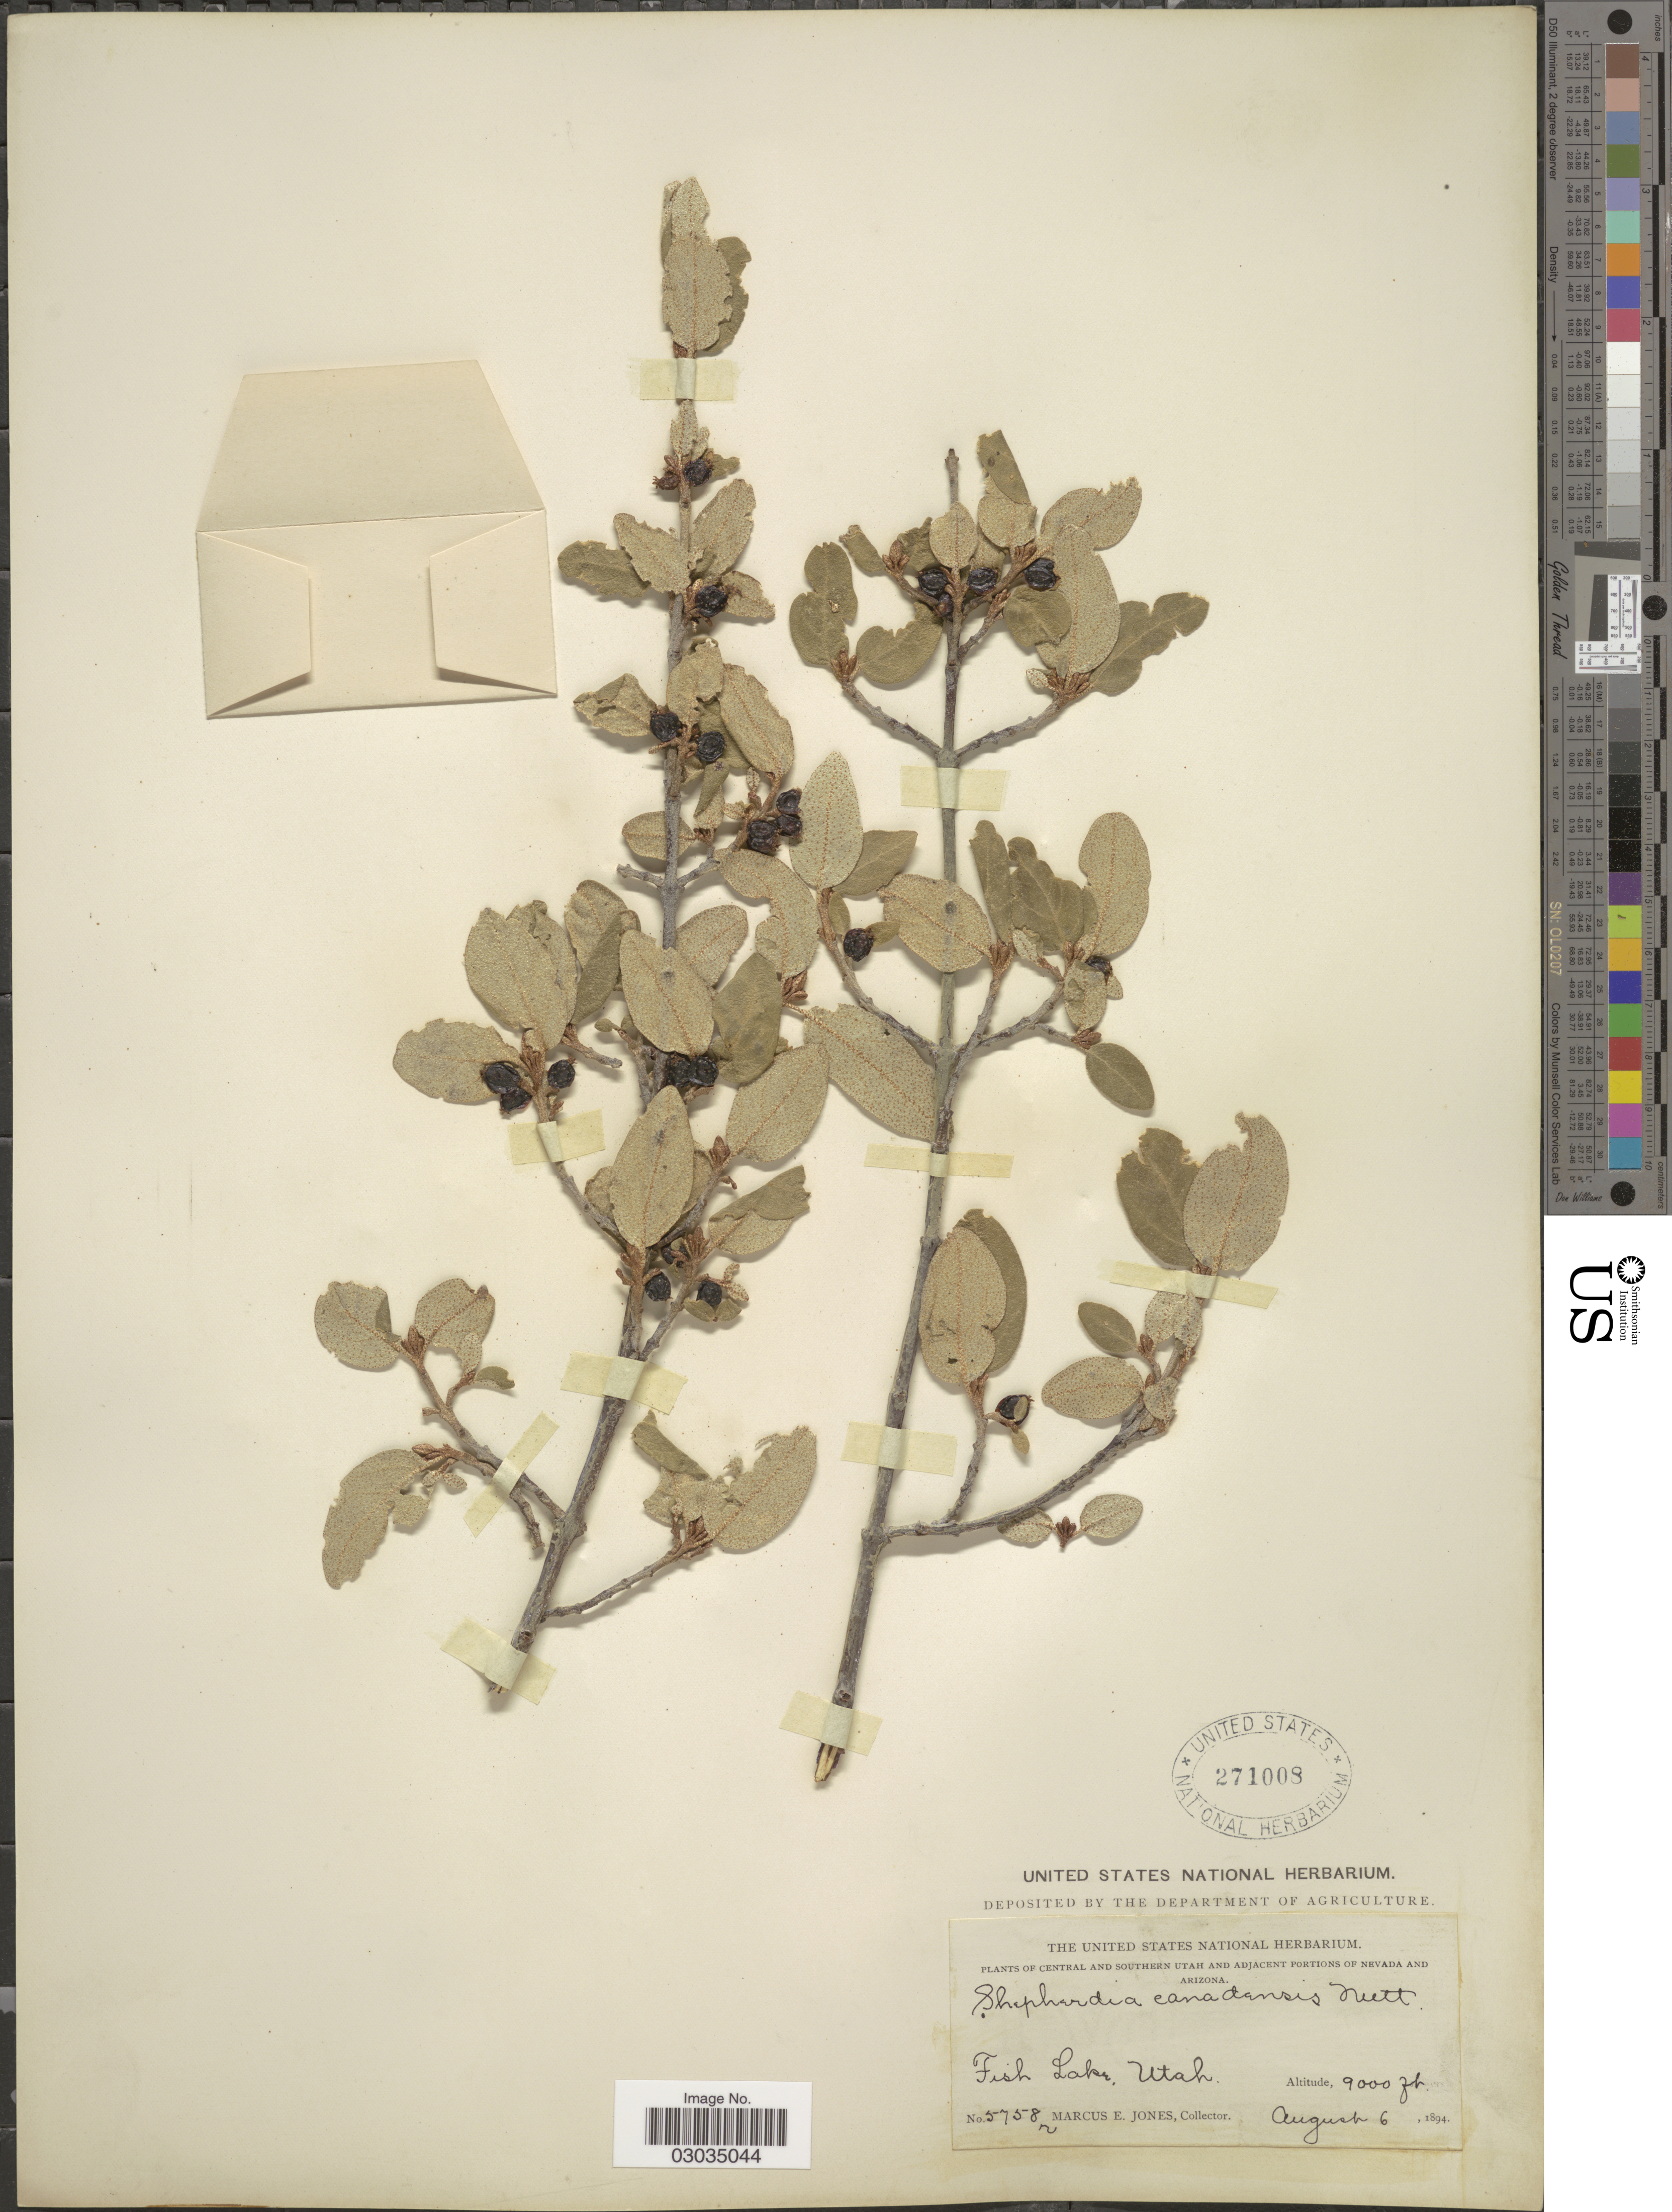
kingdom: Plantae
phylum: Tracheophyta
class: Magnoliopsida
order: Rosales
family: Elaeagnaceae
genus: Shepherdia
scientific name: Shepherdia canadensis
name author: (L.) Nutt.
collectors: M. E. Jones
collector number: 5758r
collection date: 1894-08-06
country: United States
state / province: Utah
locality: Fish Lake.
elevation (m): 2743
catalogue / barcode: US 271008